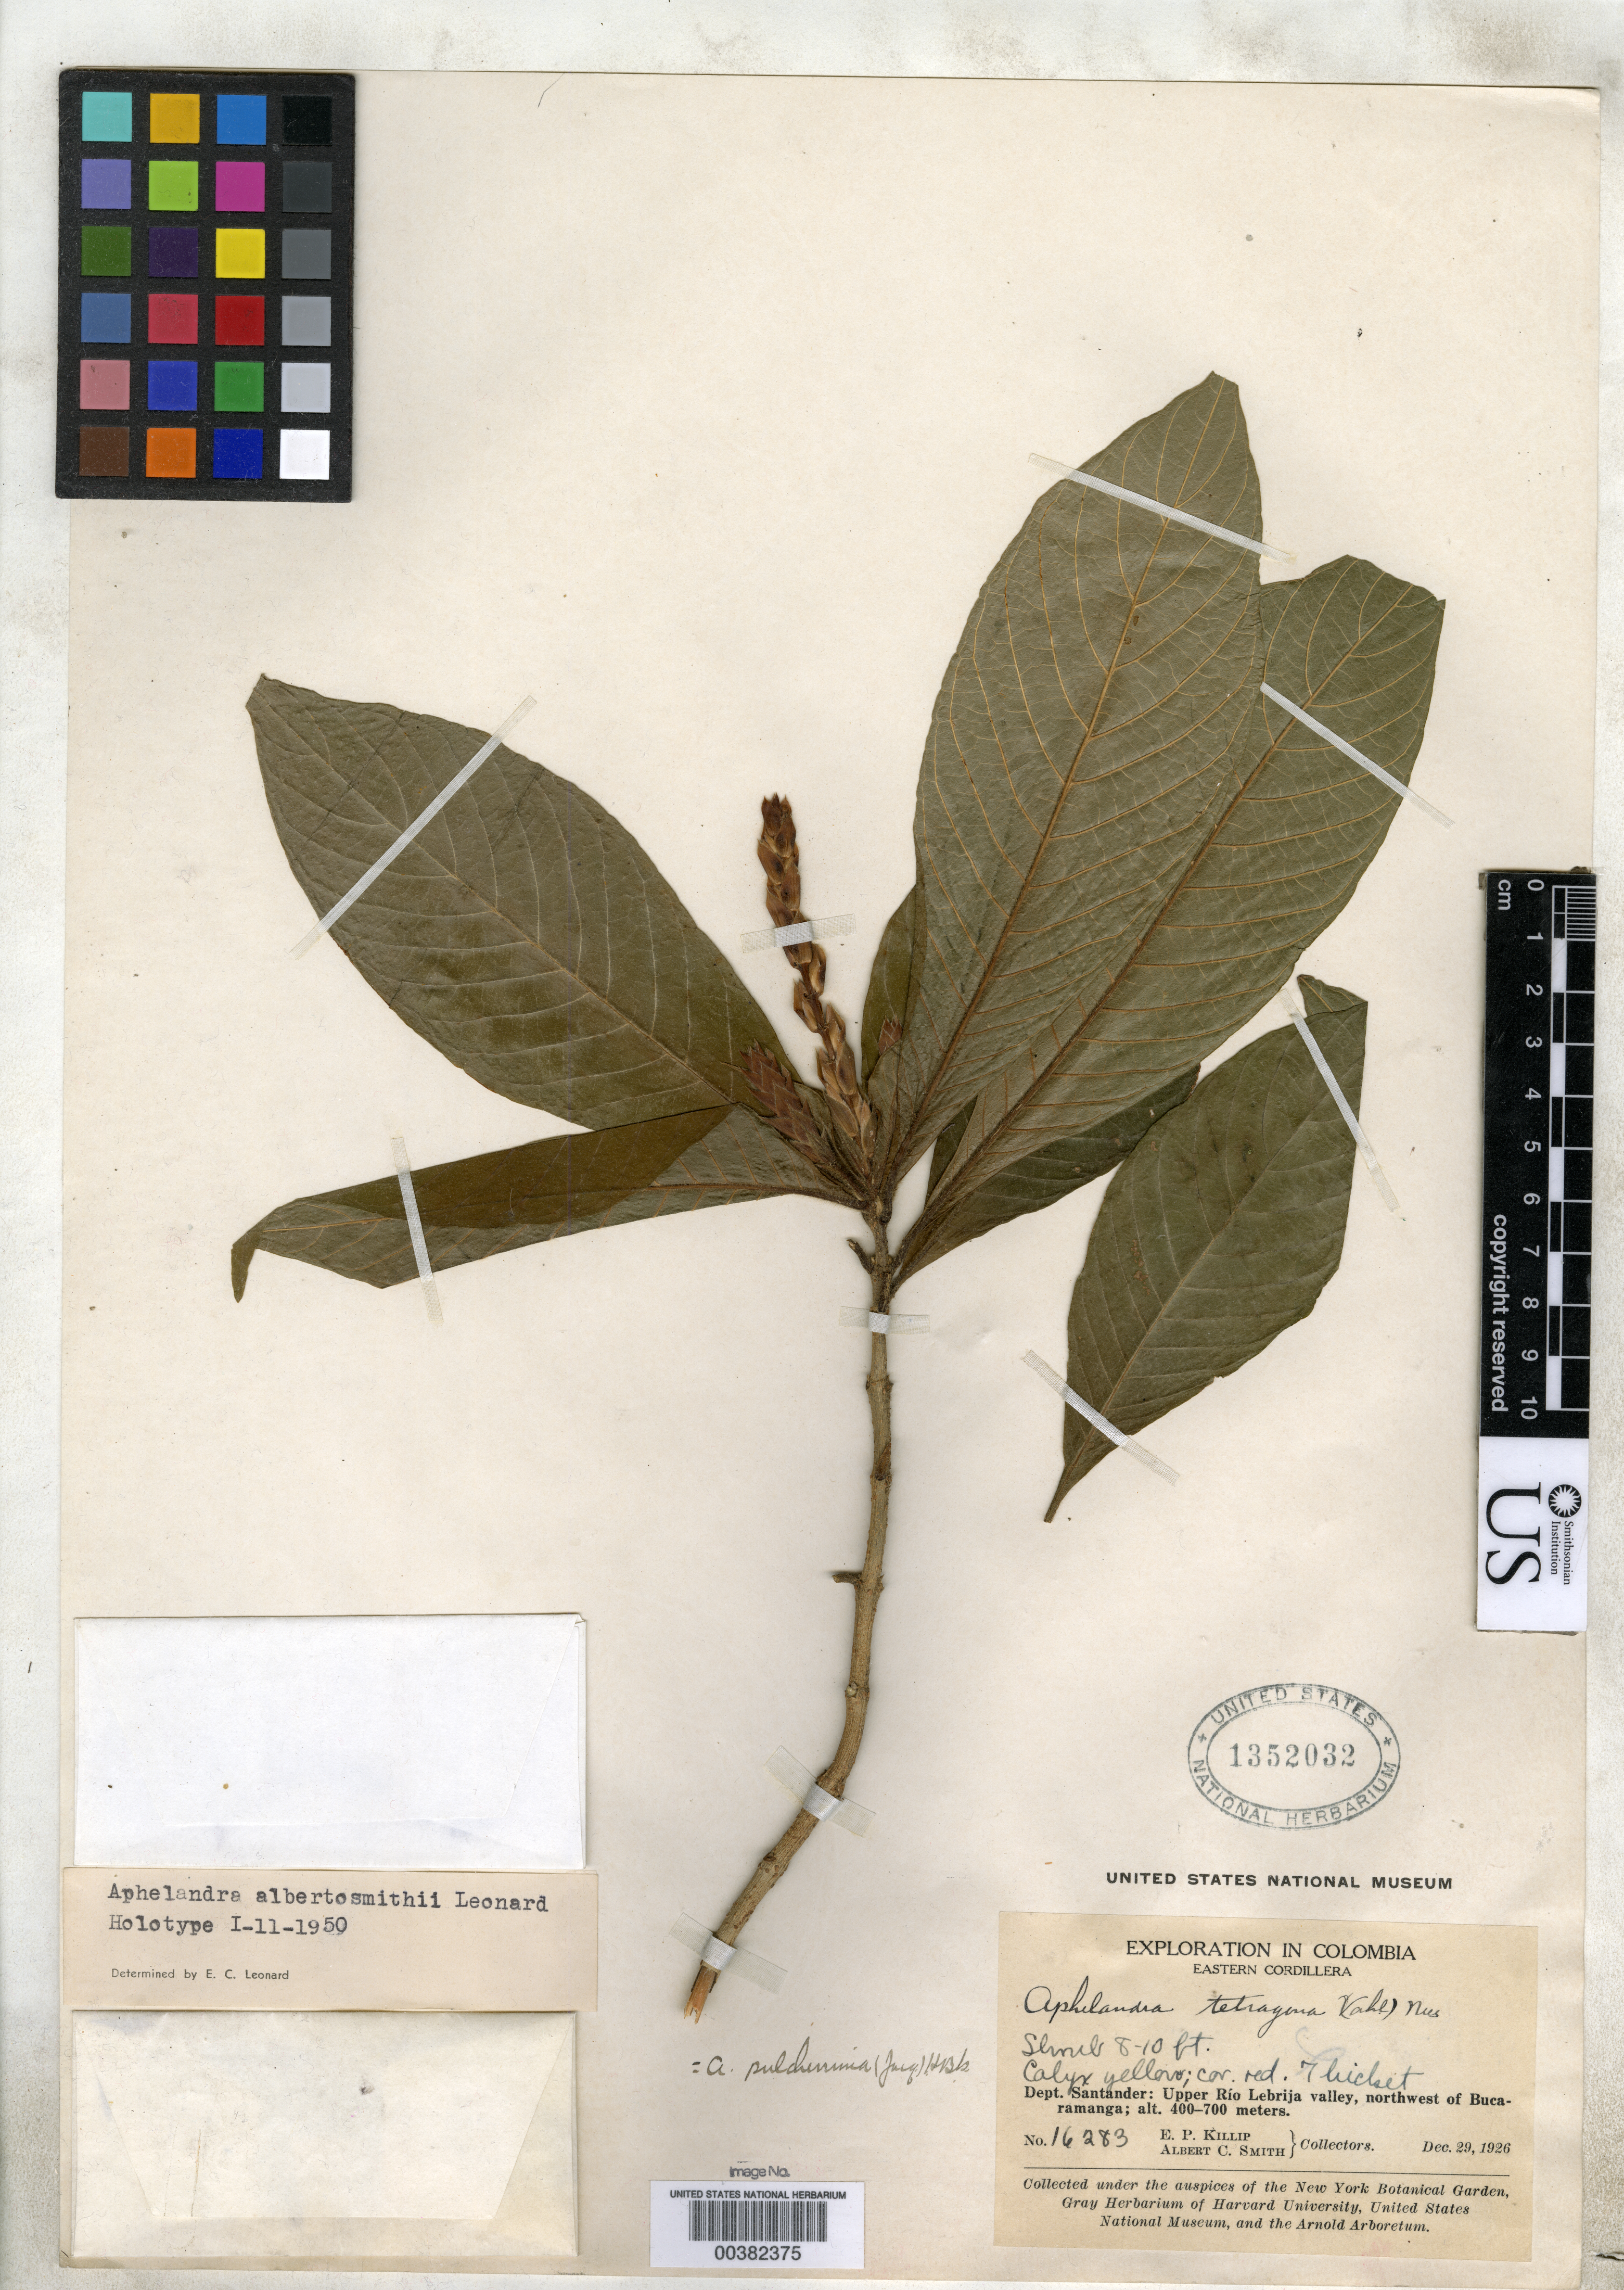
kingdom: Plantae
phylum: Tracheophyta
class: Magnoliopsida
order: Lamiales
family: Acanthaceae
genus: Aphelandra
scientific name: Aphelandra albert-smithii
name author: Leonard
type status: Holotype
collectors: E. P. Killip & A. C. Smith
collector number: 16283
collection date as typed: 29 Dec 1926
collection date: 1926-12-29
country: Colombia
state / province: Santander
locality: Upper Rio Lebrija Valley, NW of Bucaramanga.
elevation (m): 400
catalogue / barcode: US 1352032